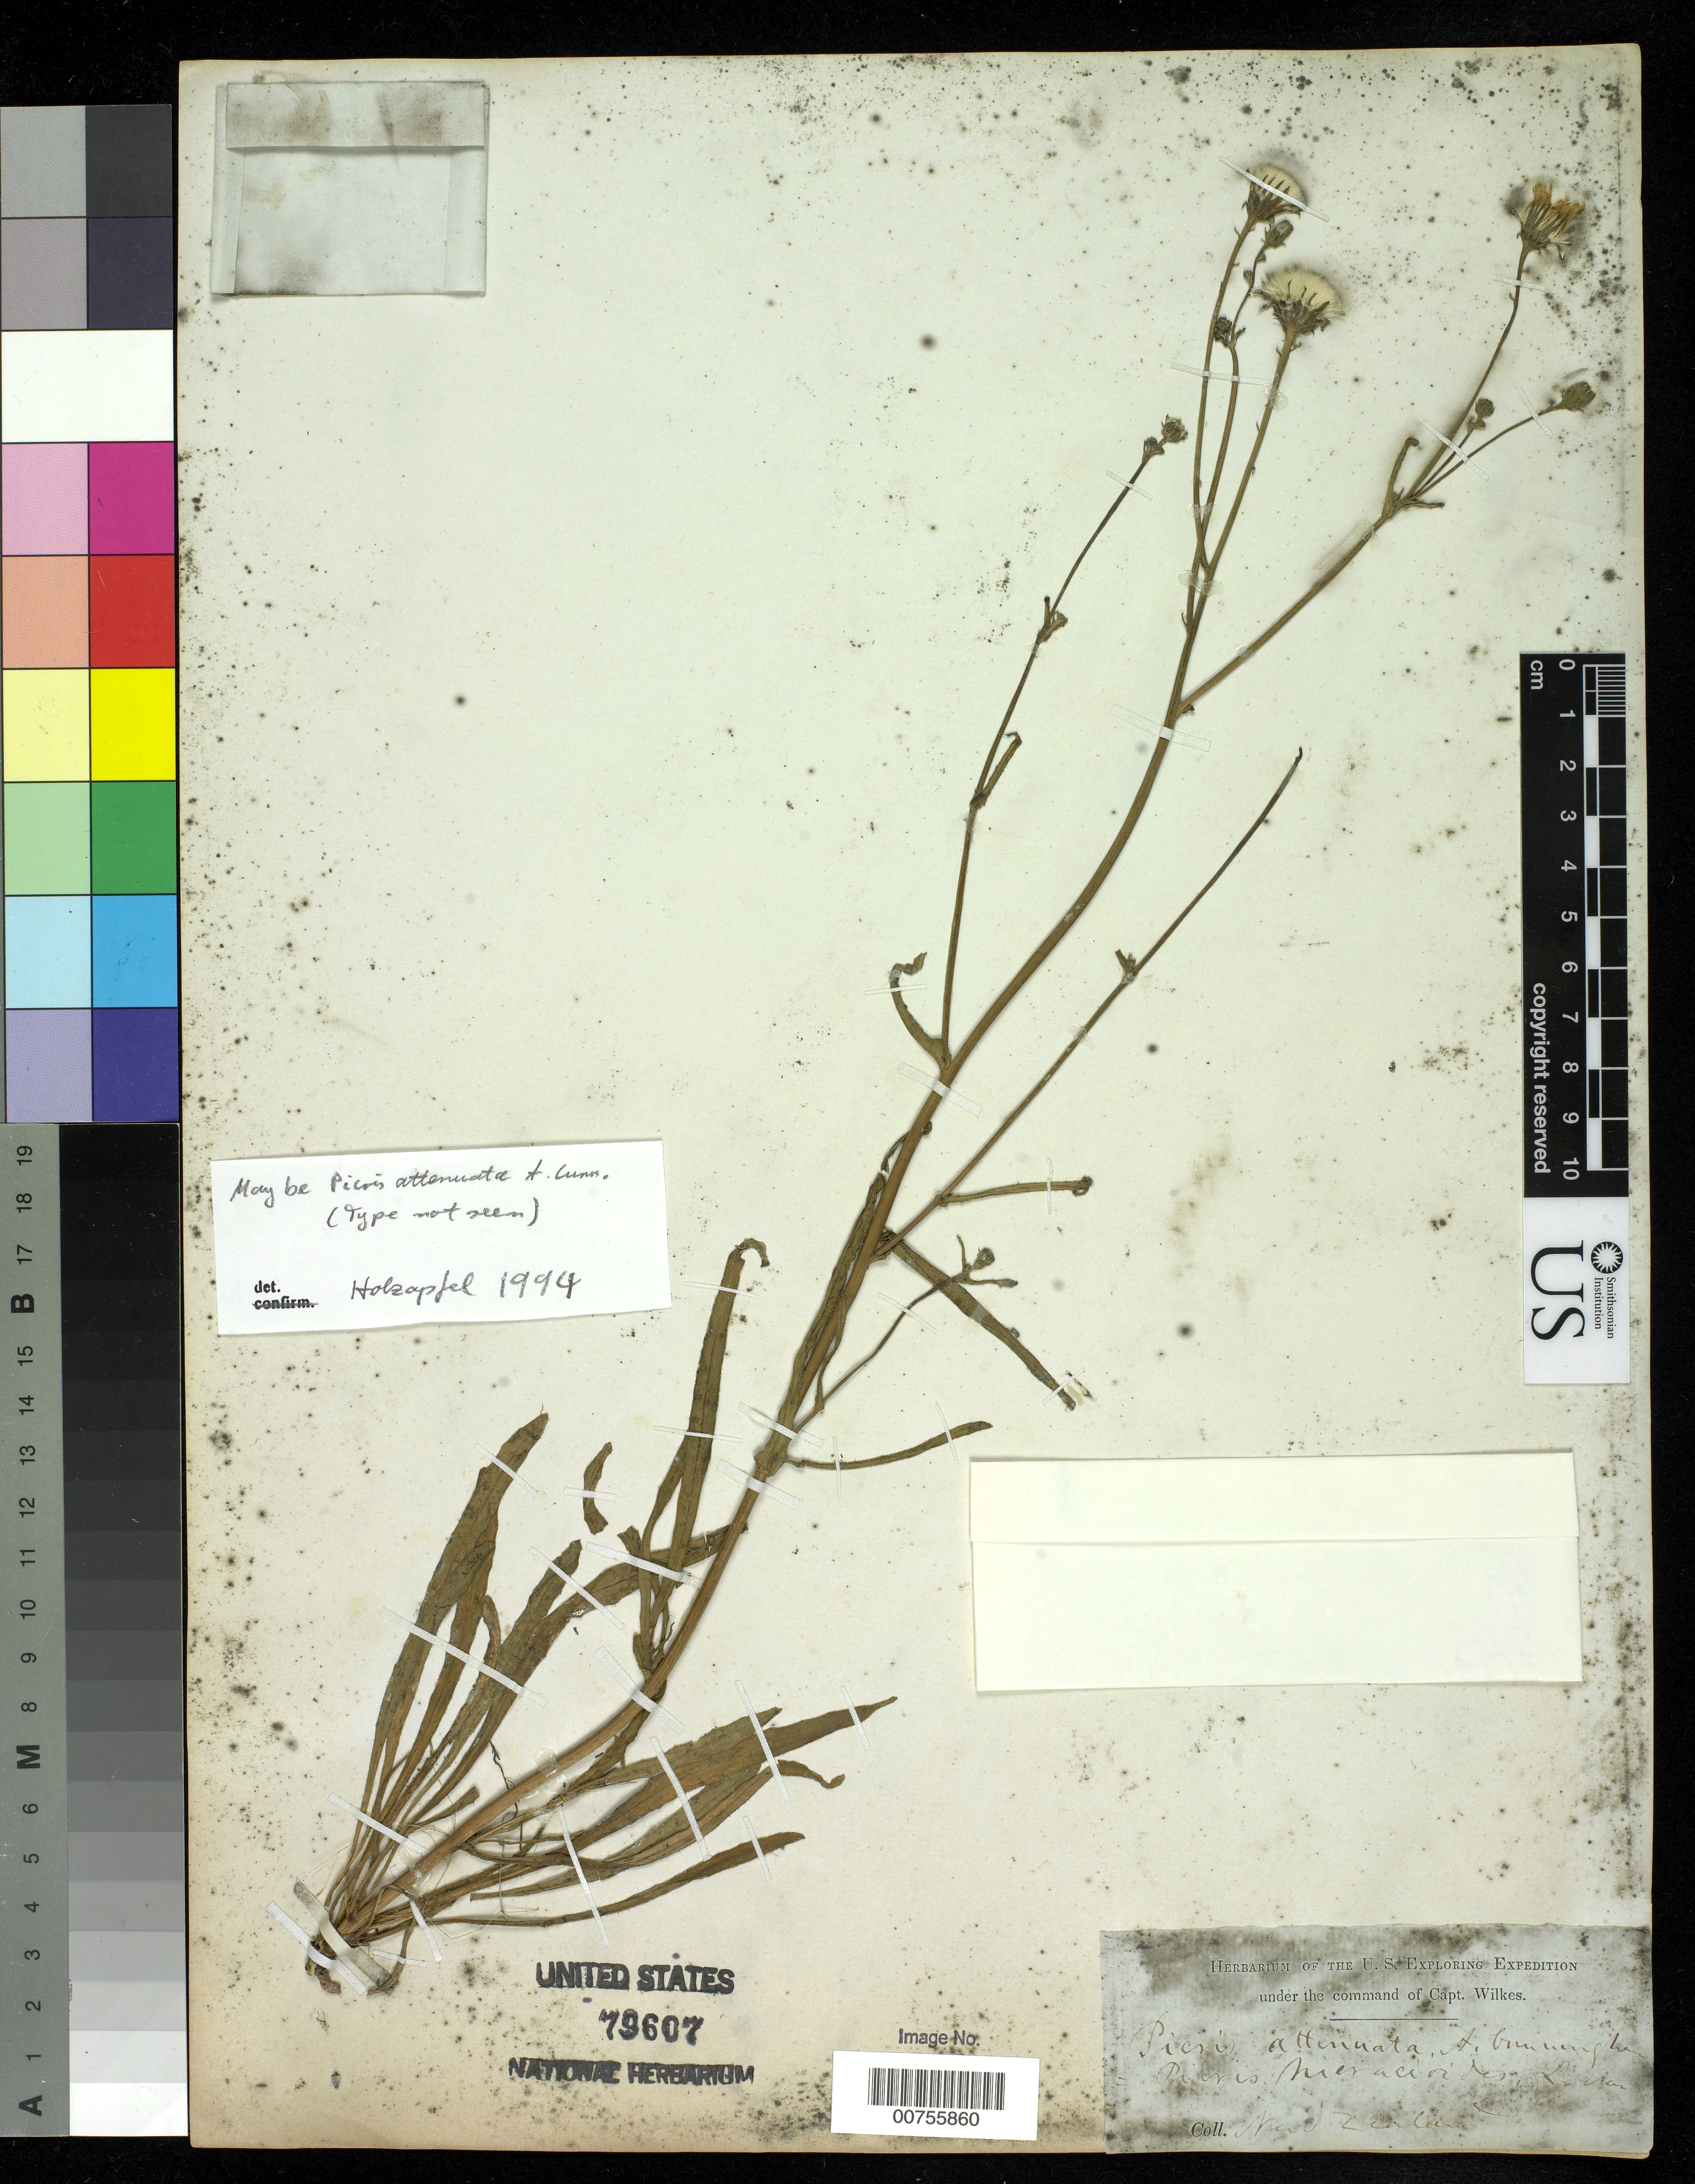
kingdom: Plantae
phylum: Tracheophyta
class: Magnoliopsida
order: Asterales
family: Asteraceae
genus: Picris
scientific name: Picris hieracioides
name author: L.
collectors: Wilkes Explor. Exped.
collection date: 1838/1842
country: New Zealand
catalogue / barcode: US 79607